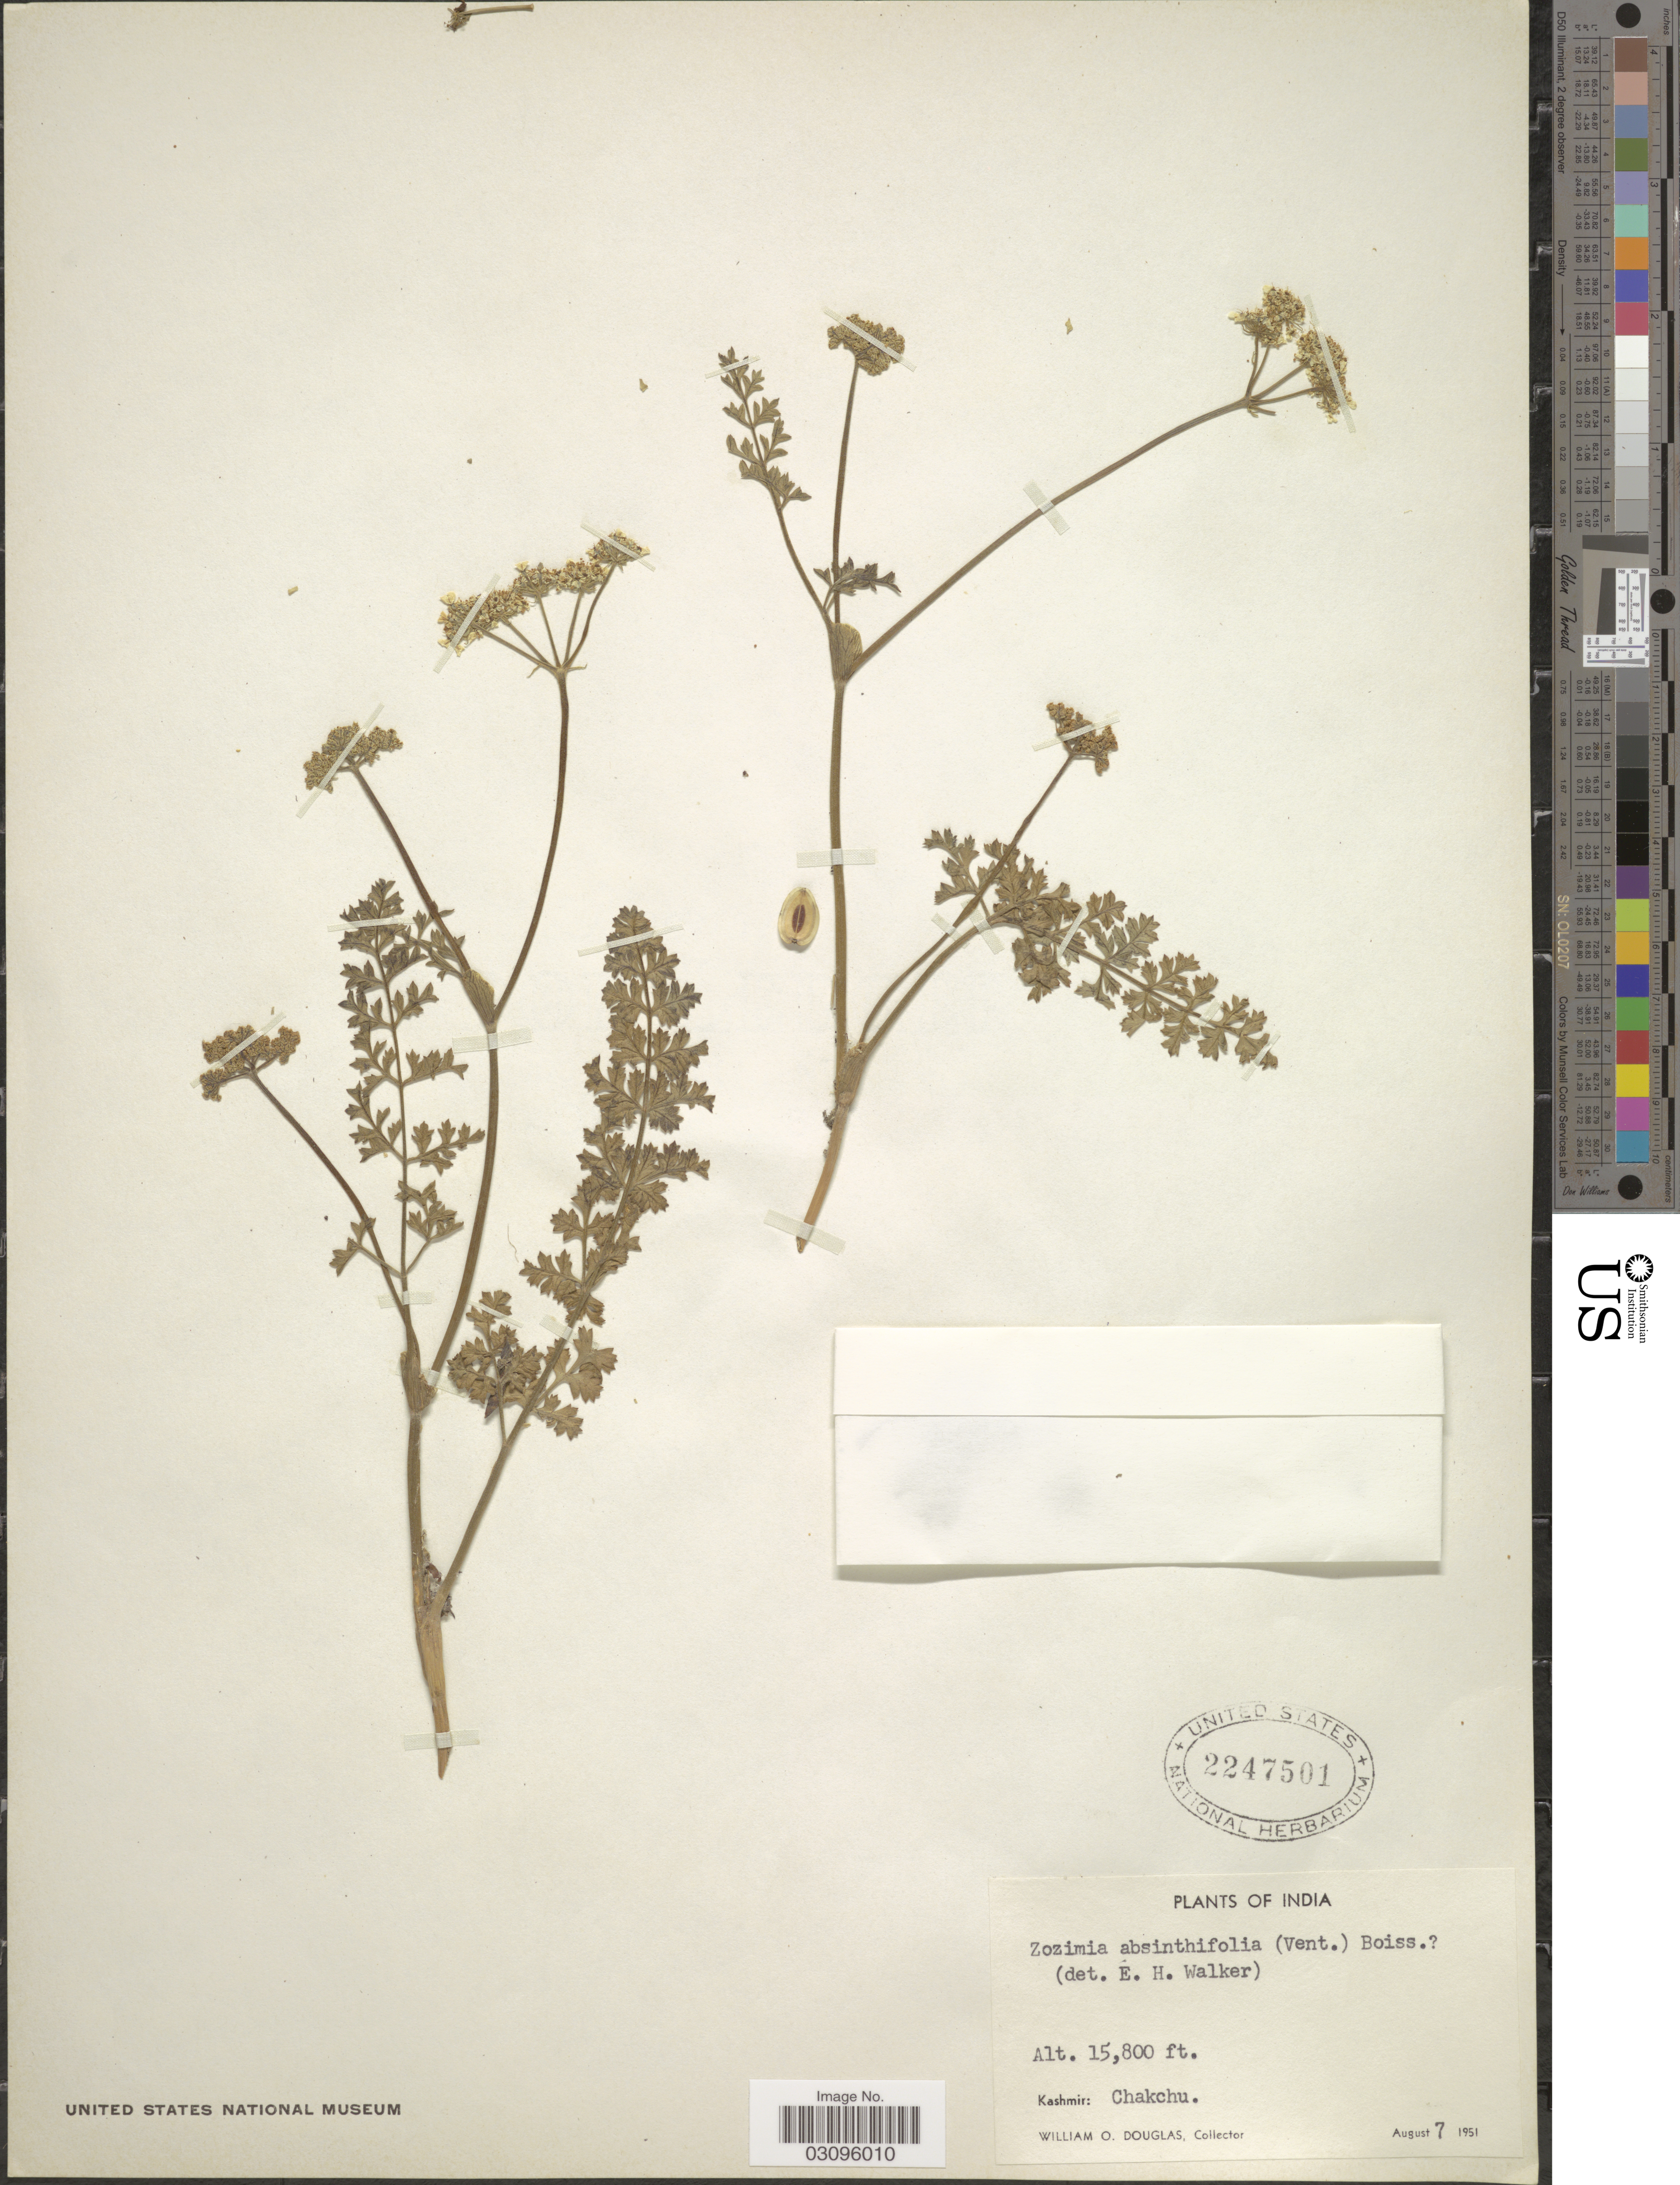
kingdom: Plantae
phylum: Tracheophyta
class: Magnoliopsida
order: Apiales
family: Apiaceae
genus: Zosima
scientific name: Zosima absinthifolia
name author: (Vent.) Link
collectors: W. Douglas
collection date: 1951-08-07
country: India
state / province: Jammu and Kashmir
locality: Kashmir: Chakchu.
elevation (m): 4816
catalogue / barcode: US 2247501